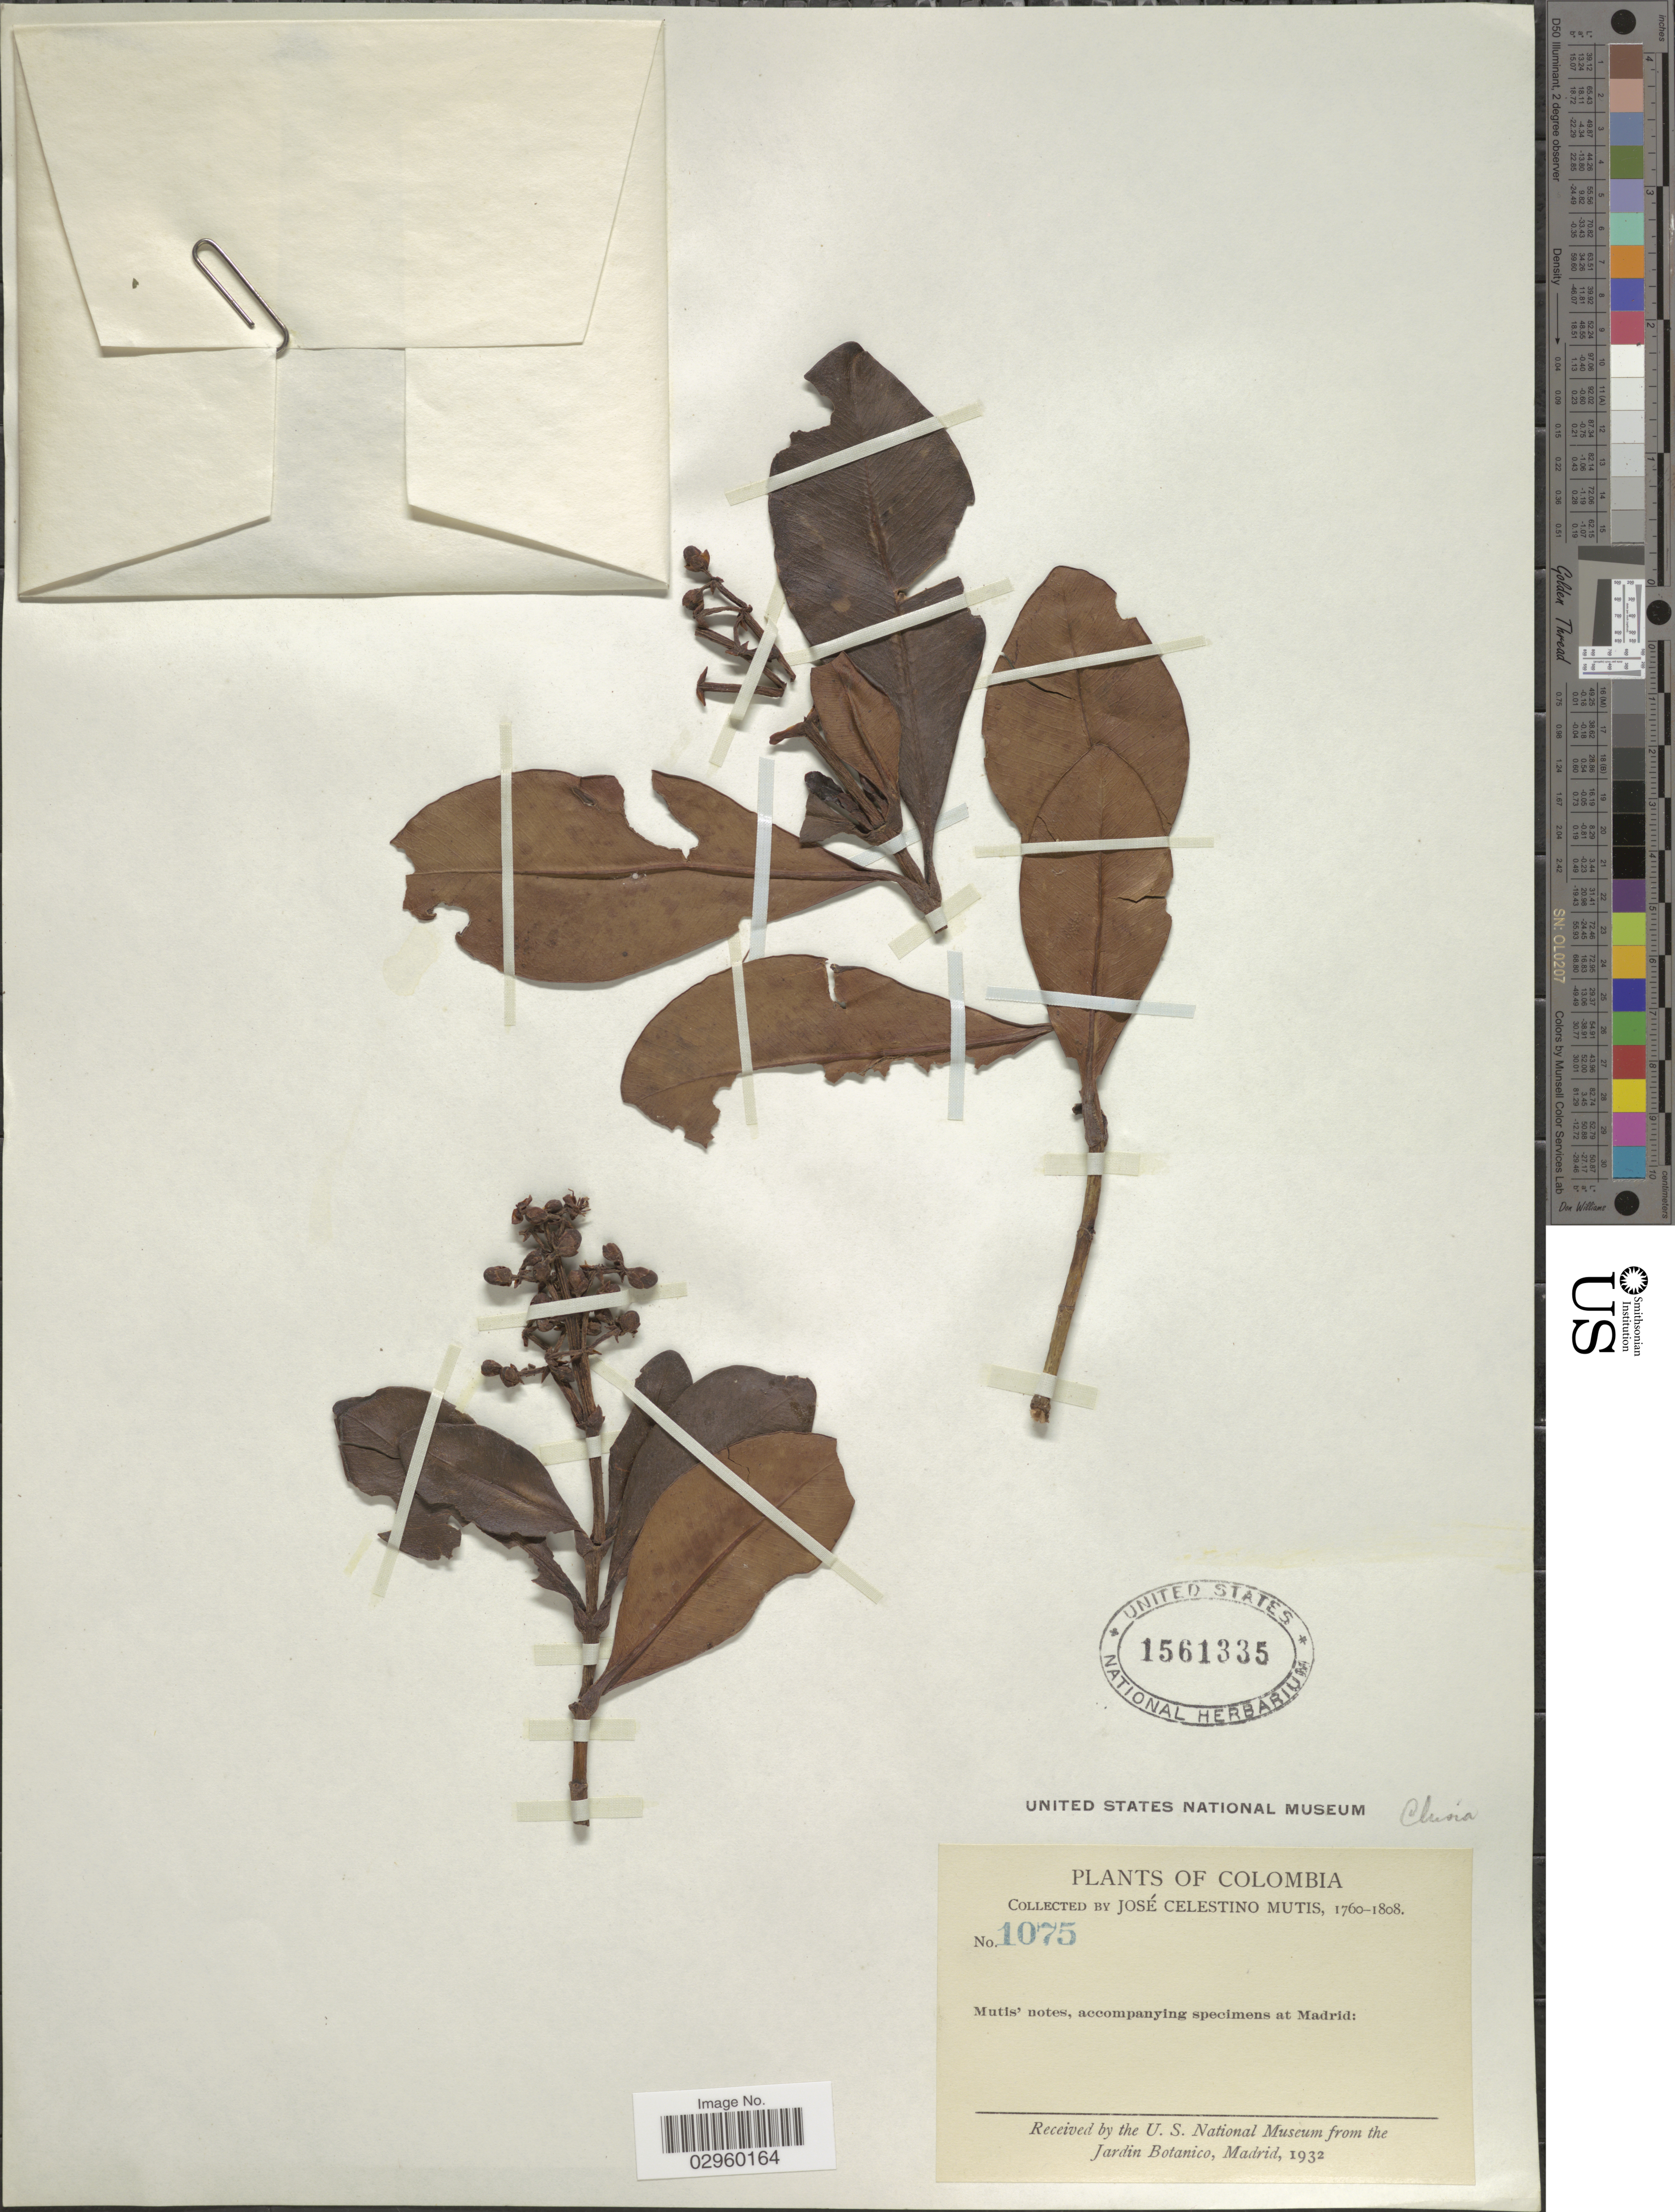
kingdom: Plantae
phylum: Tracheophyta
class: Magnoliopsida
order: Malpighiales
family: Clusiaceae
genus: Clusia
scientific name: Clusia sp.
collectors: J. C. B. Mutis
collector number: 1075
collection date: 1760/1808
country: Colombia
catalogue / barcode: US 1561335